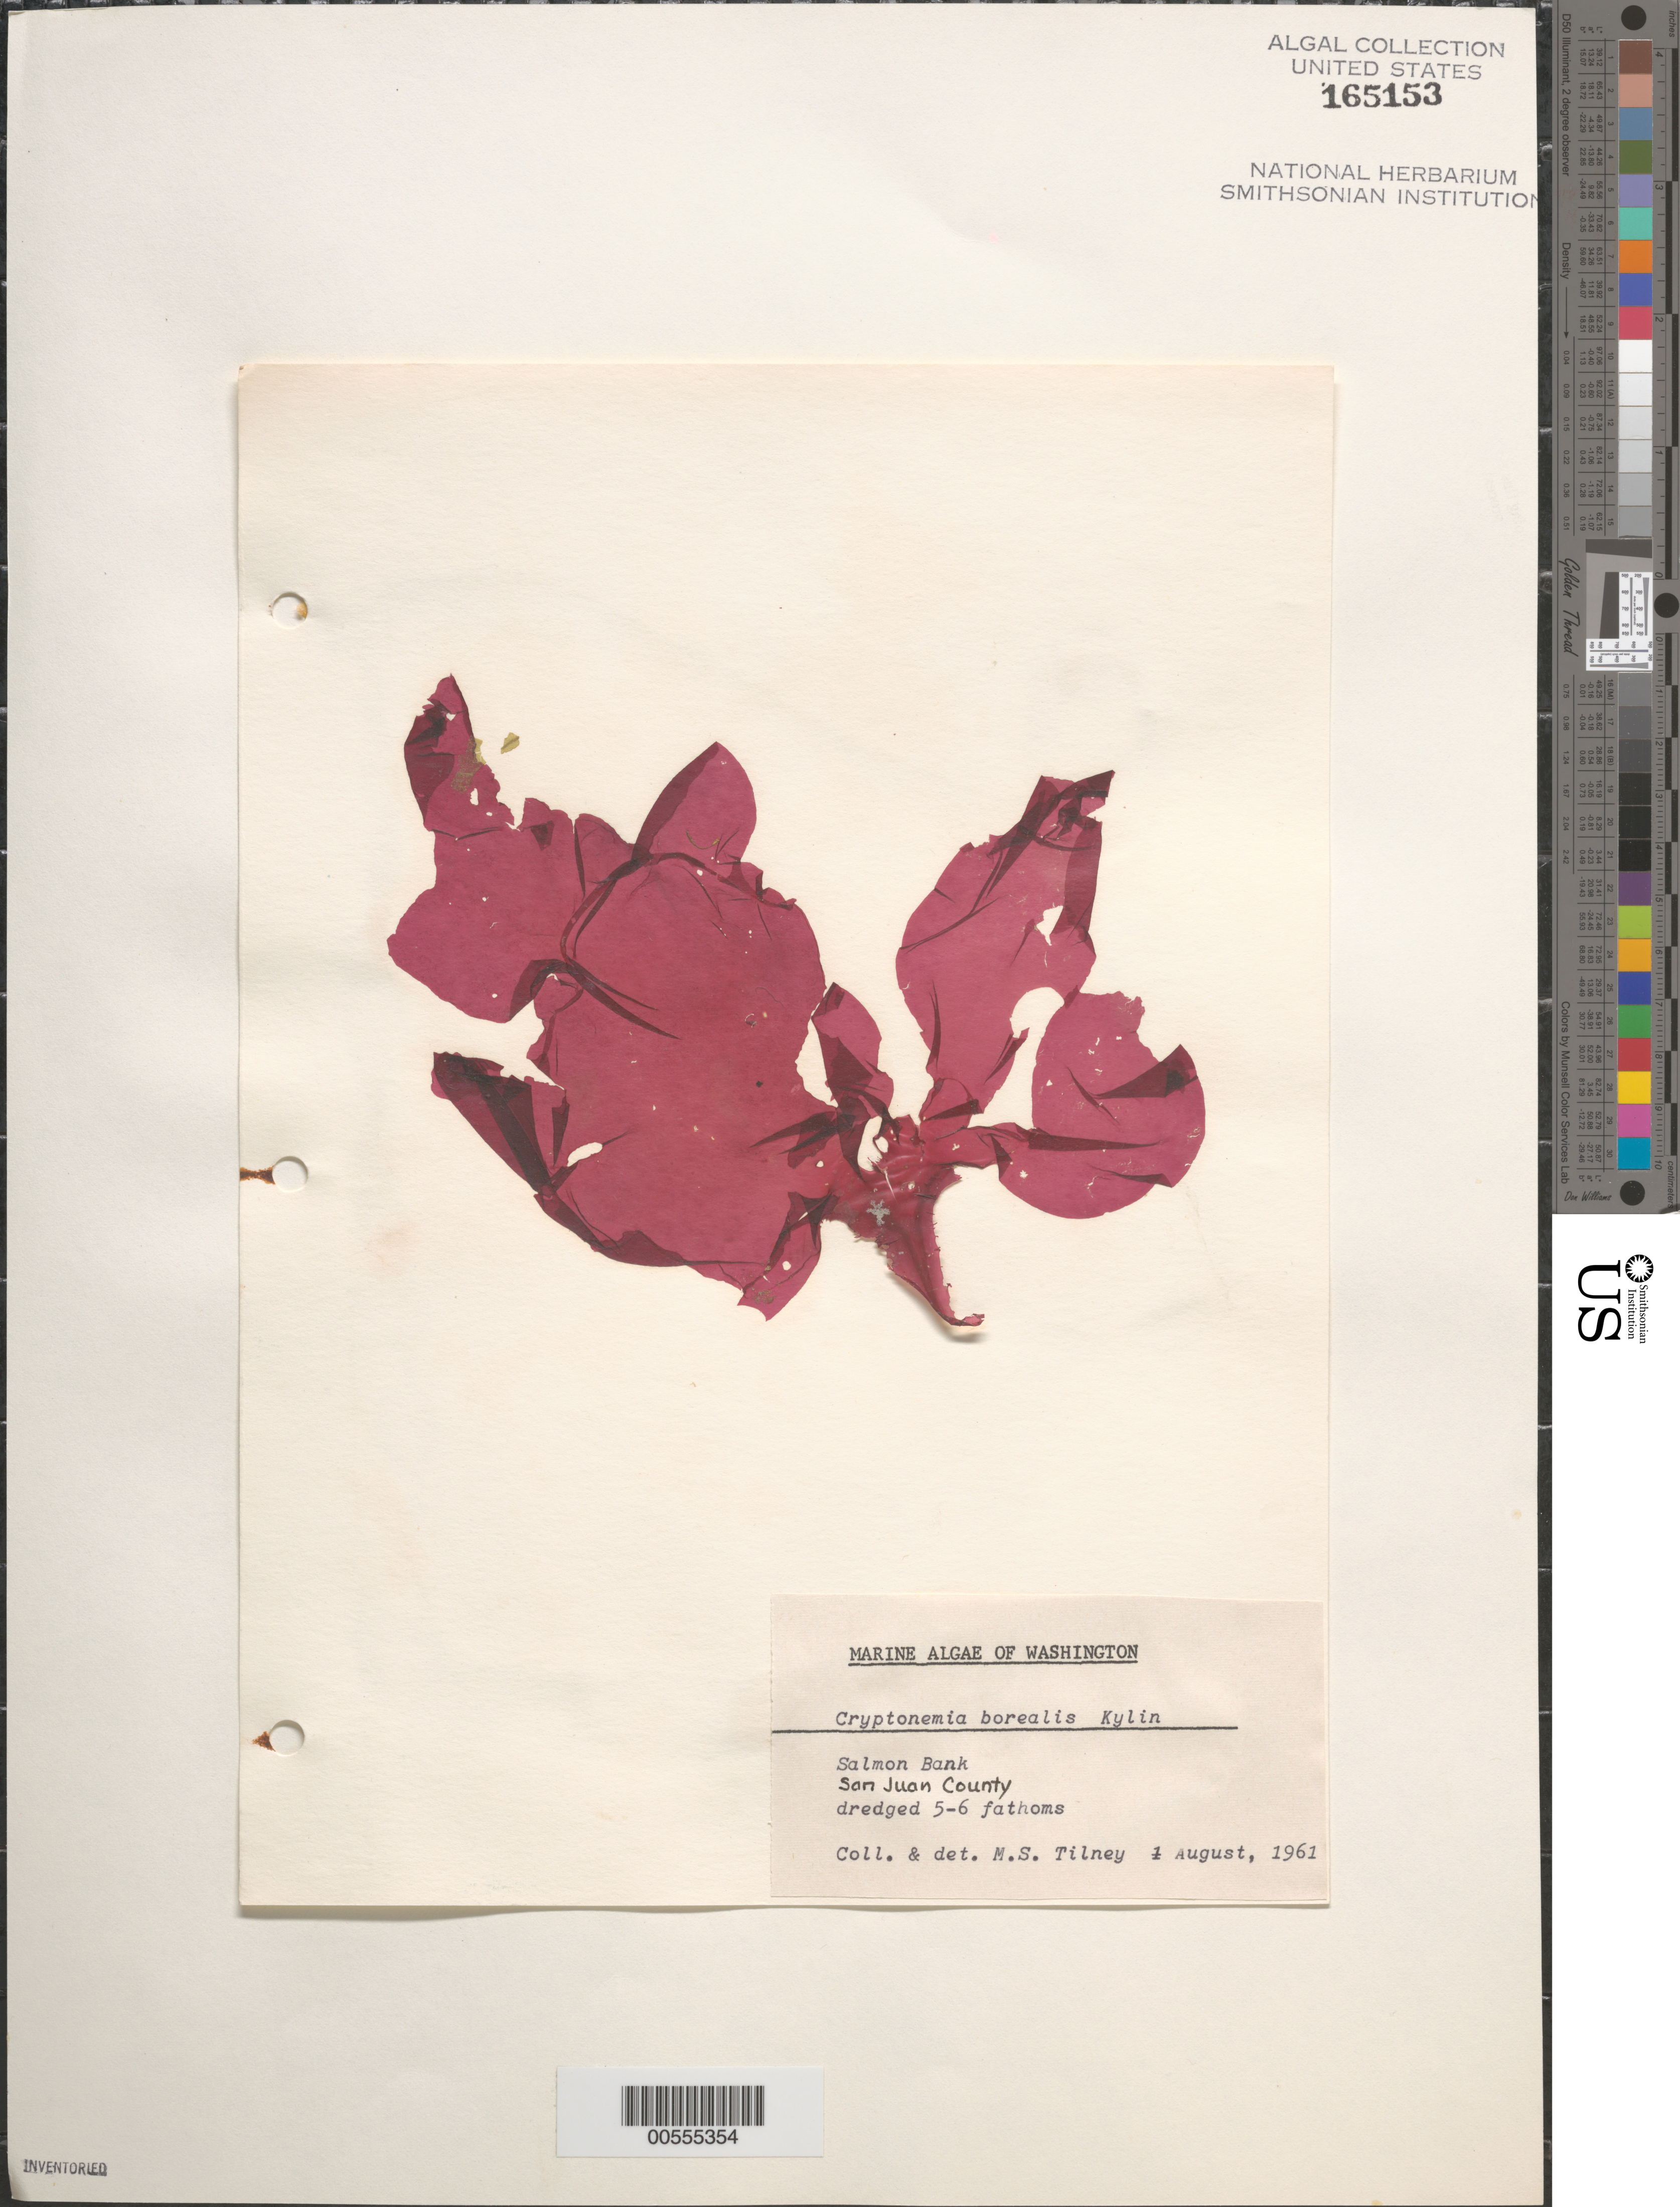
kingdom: Plantae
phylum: Rhodophyta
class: Florideophyceae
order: Halymeniales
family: Halymeniaceae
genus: Cryptonemia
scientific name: Cryptonemia borealis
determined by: Tilney, M. S.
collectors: M. Tilney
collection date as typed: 01 Aug 1961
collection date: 1961-08-01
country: United States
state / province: Washington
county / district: San Juan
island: San Juan Island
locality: Salmon Bank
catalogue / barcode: US 165153